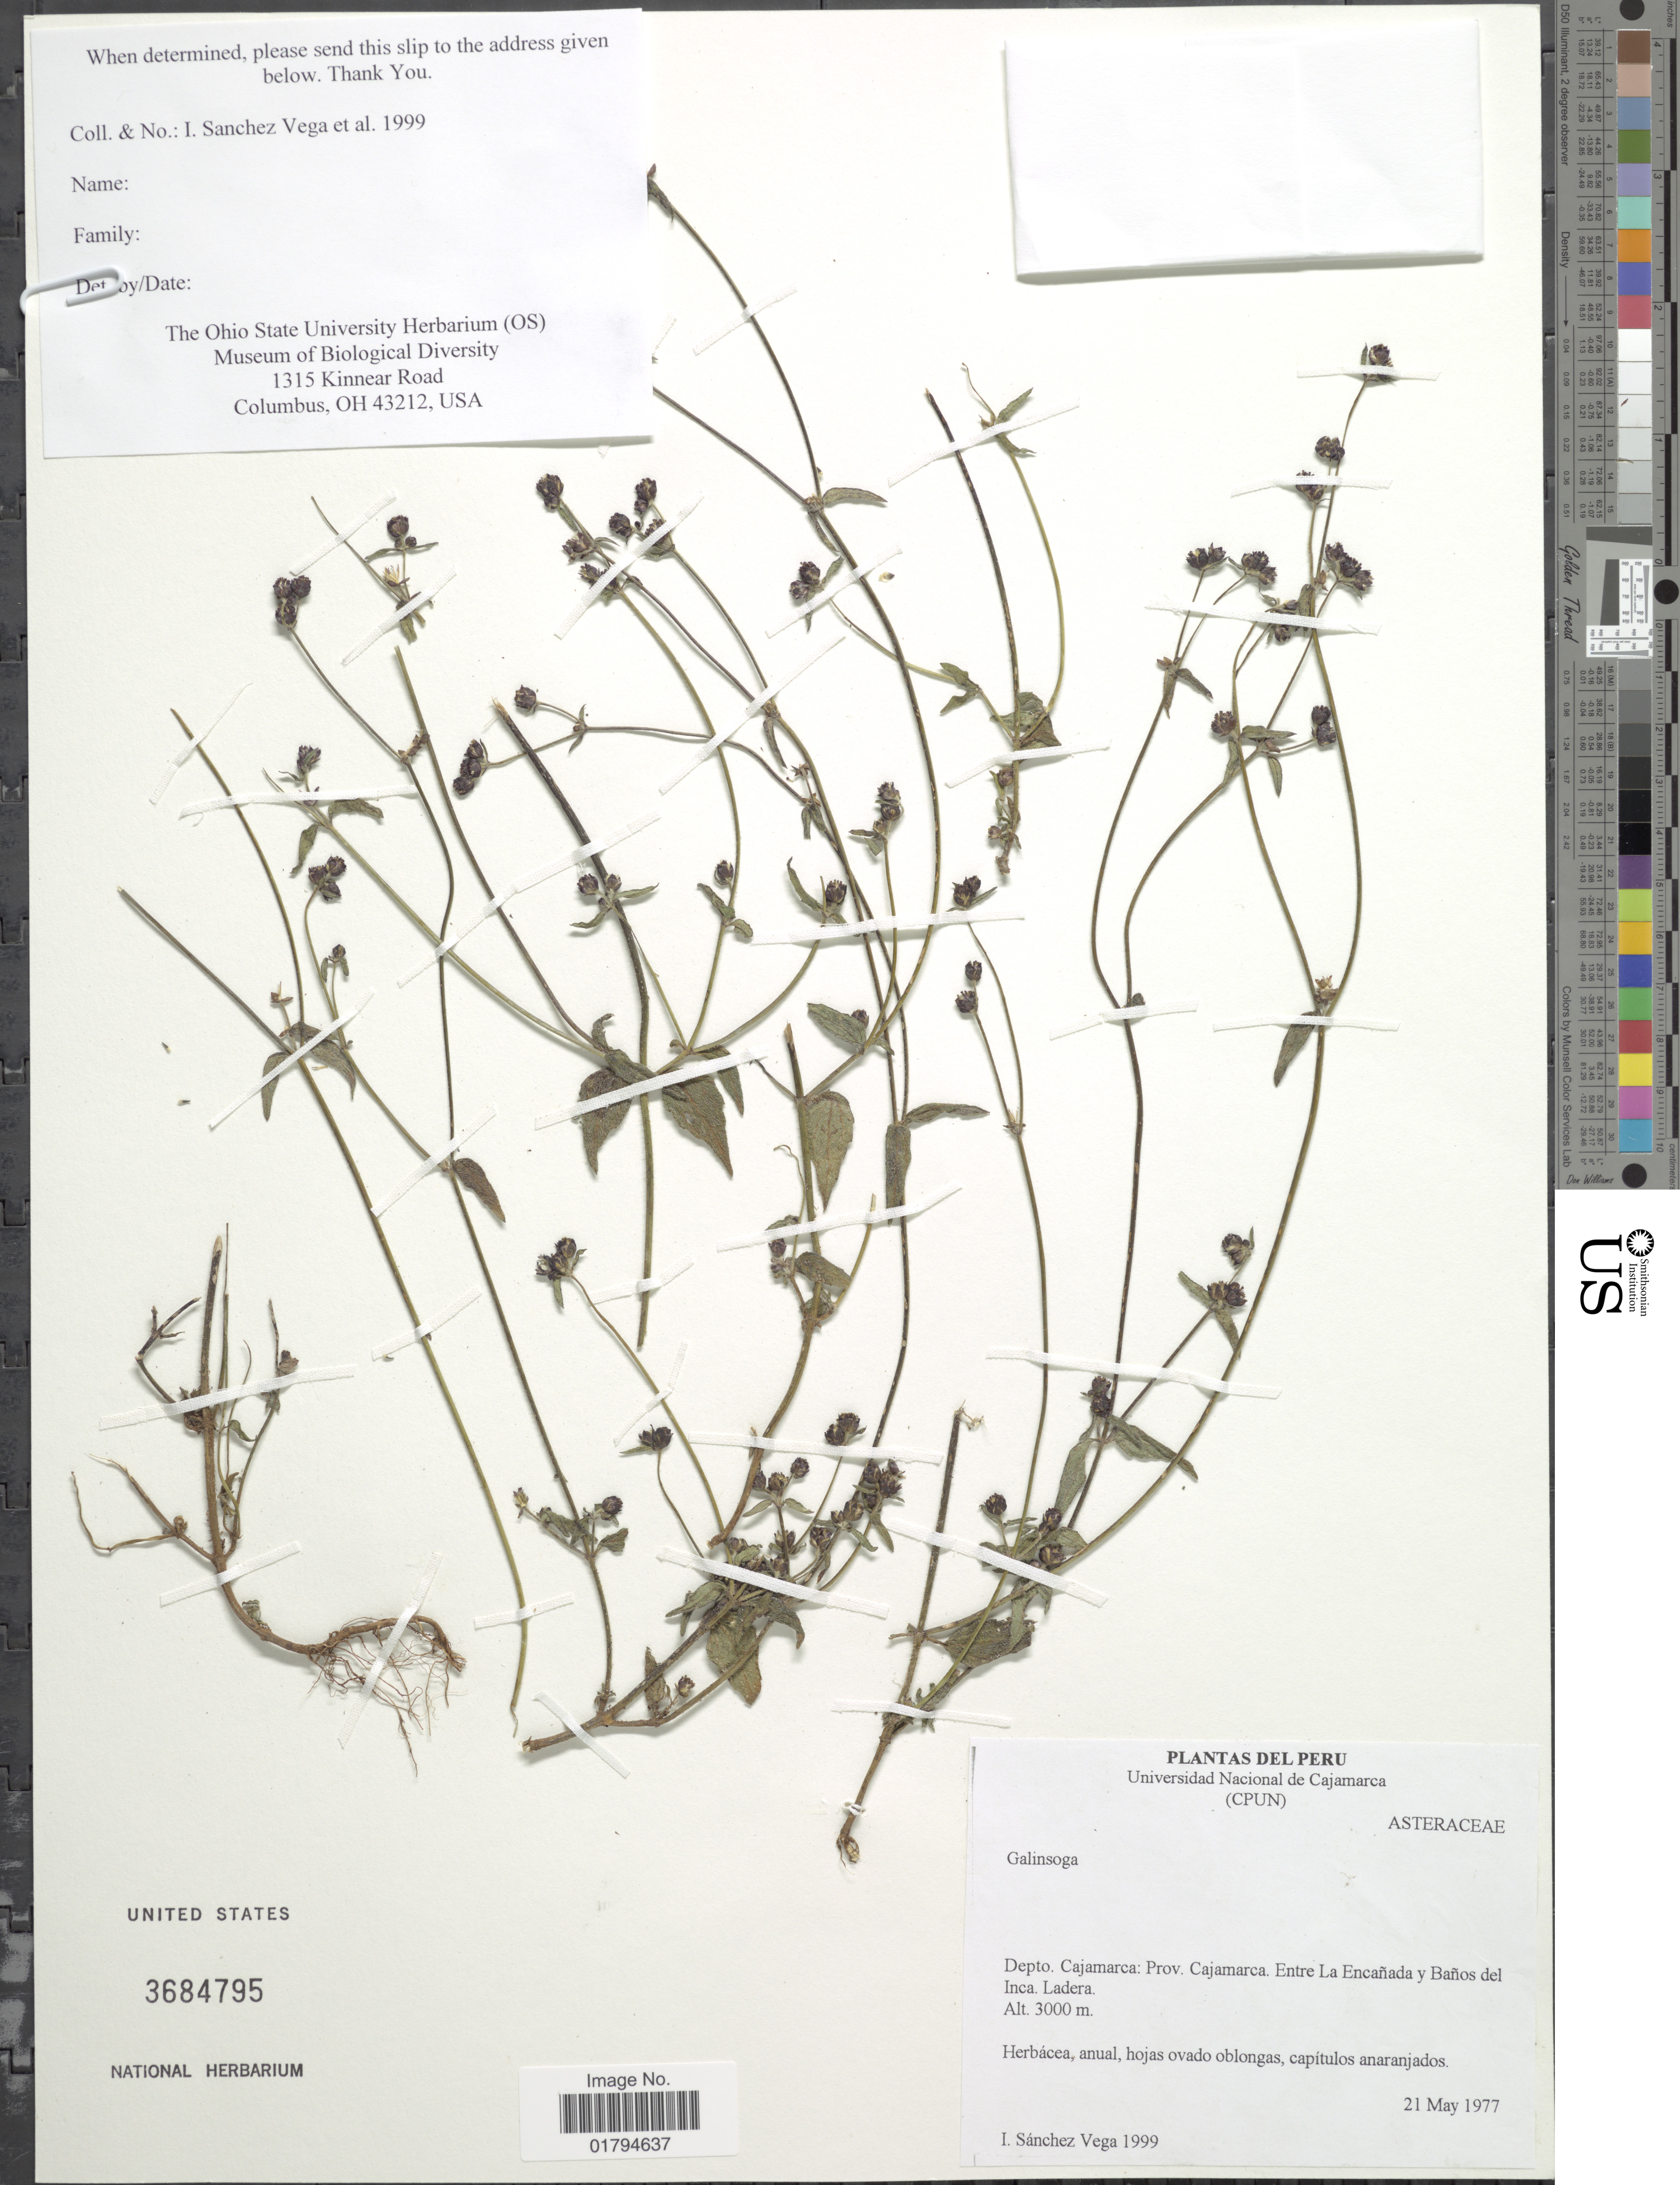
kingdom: Plantae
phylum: Tracheophyta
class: Magnoliopsida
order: Asterales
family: Asteraceae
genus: Galinsoga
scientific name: Galinsoga sp.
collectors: I. Sánchez Vega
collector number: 1999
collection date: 1977-05-21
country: Peru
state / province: Cajamarca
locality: Prov. Cajamarca, Entre La Encanada y Banos del Inca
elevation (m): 3000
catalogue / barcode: US 3684795